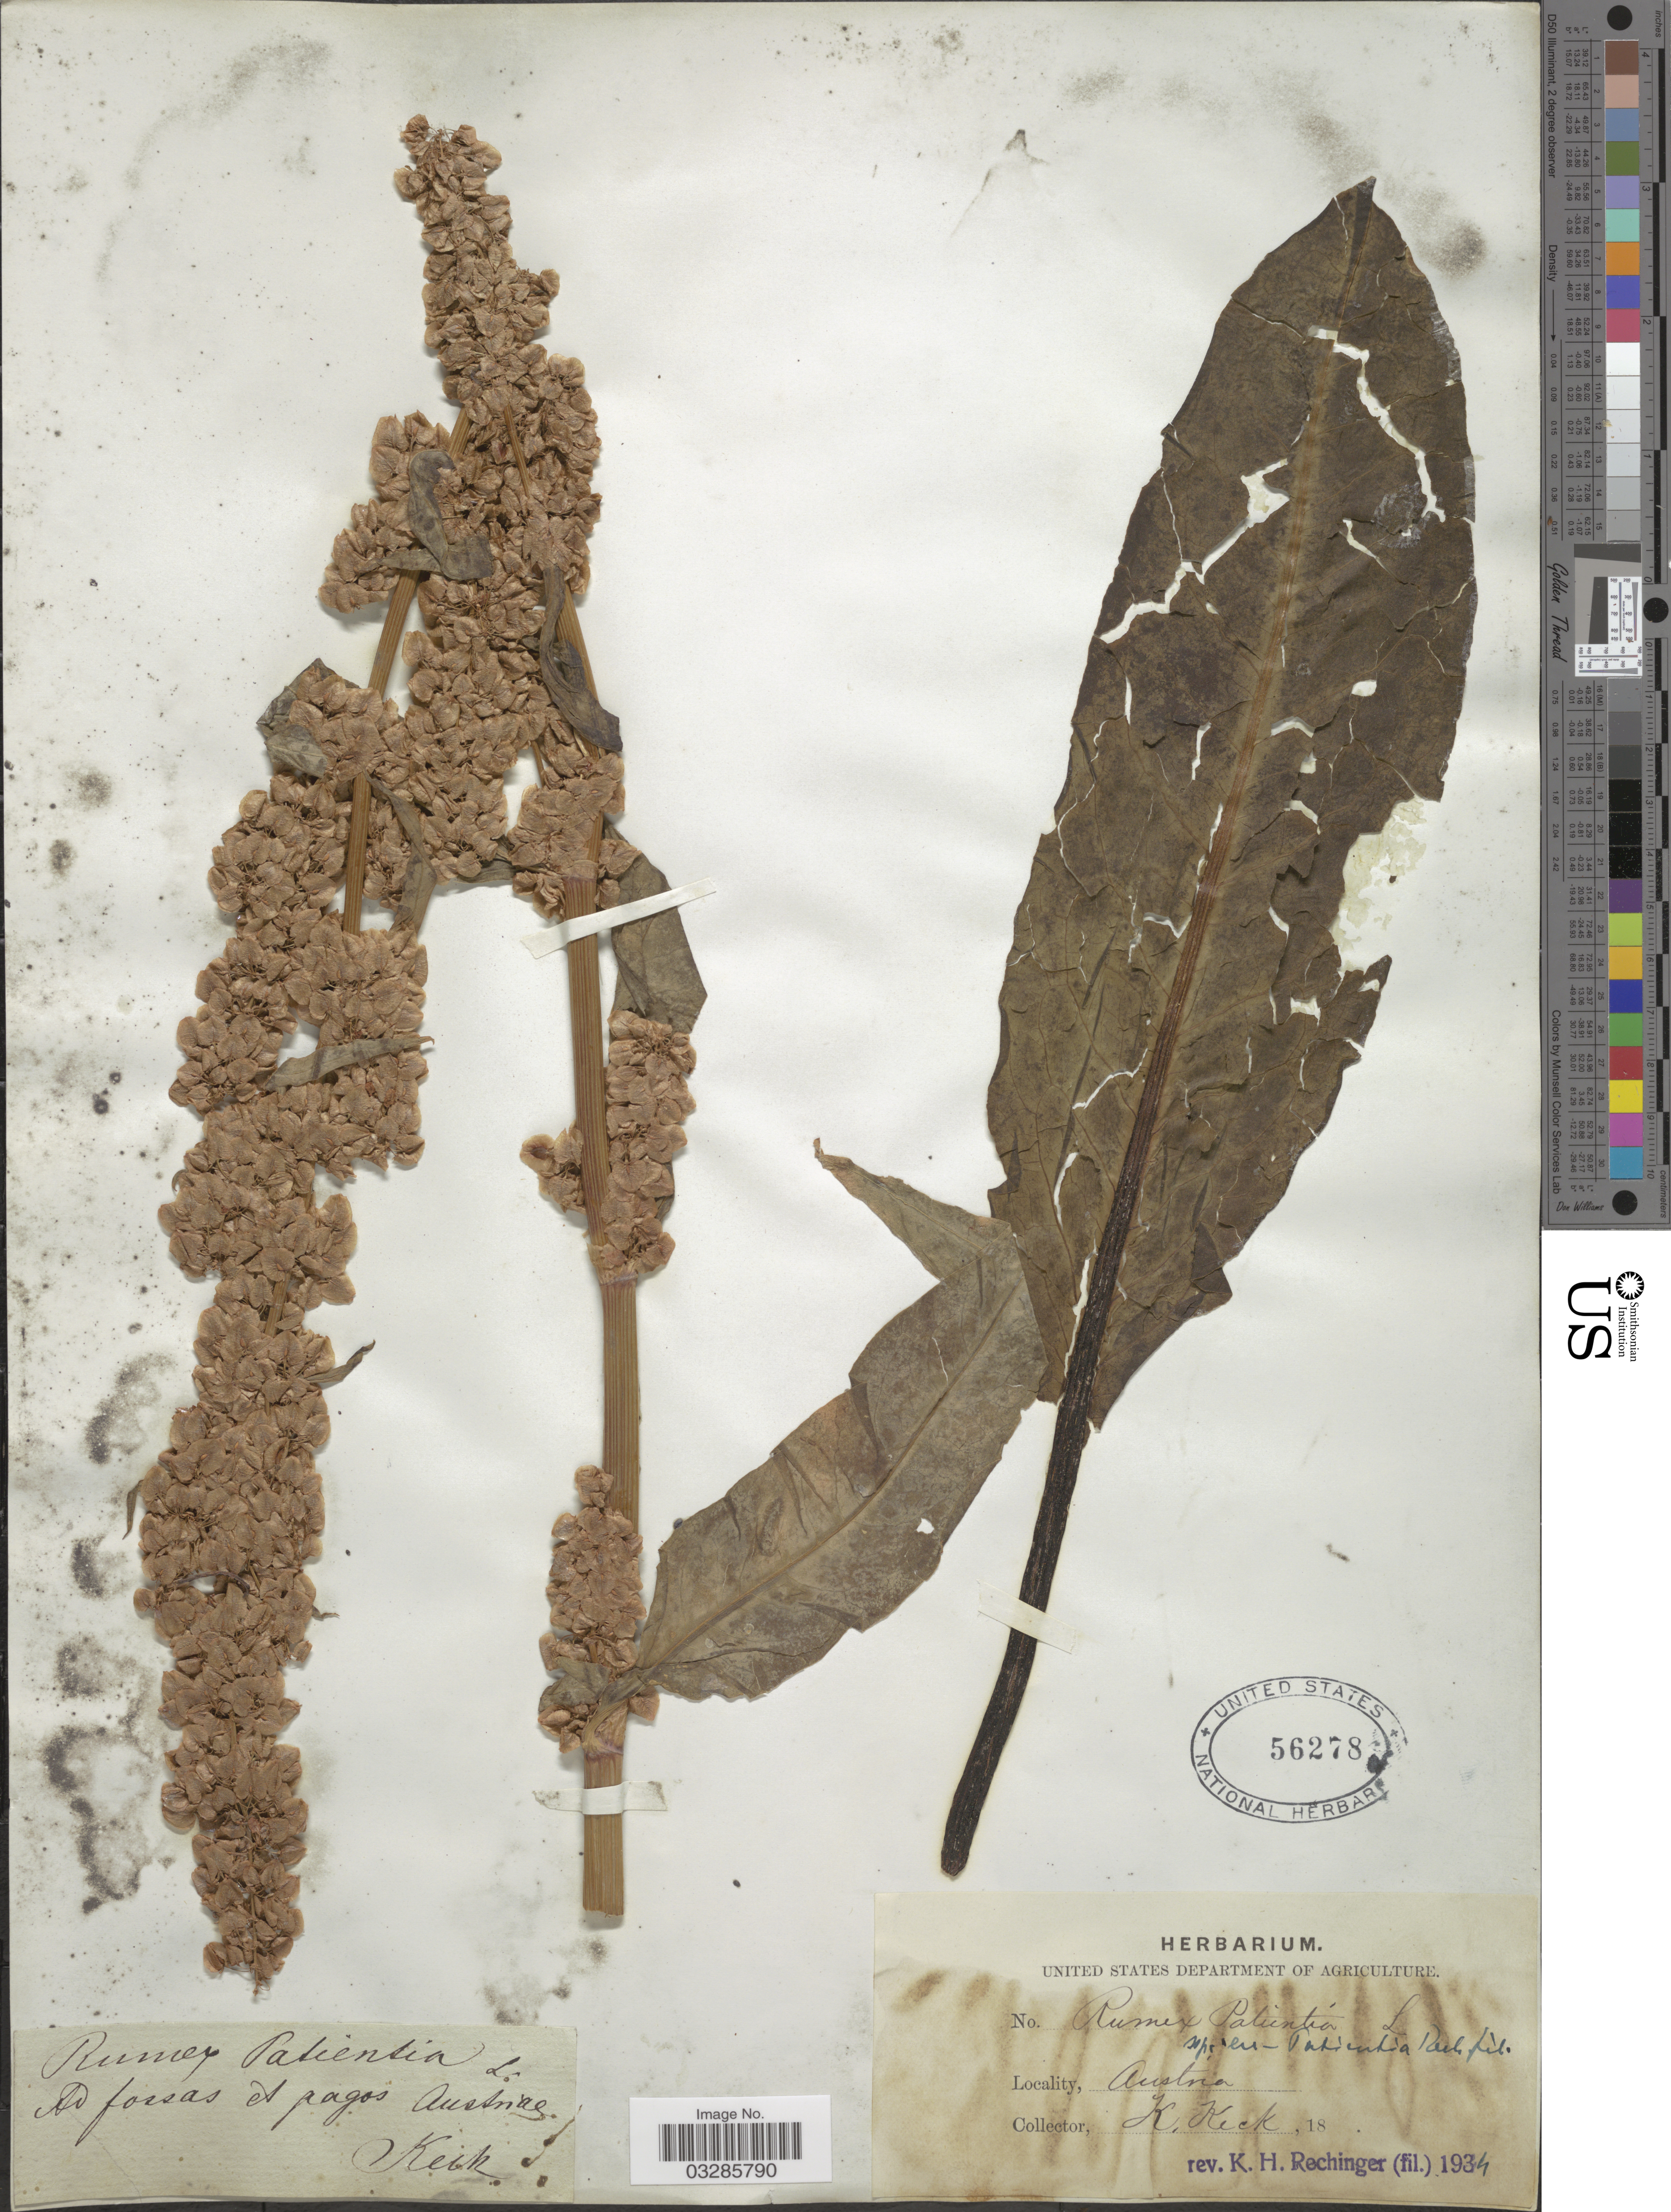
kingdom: Plantae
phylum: Tracheophyta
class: Magnoliopsida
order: Caryophyllales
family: Polygonaceae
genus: Rumex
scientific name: Rumex patientia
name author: L.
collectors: K. Keck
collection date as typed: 18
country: Austria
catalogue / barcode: US 56278